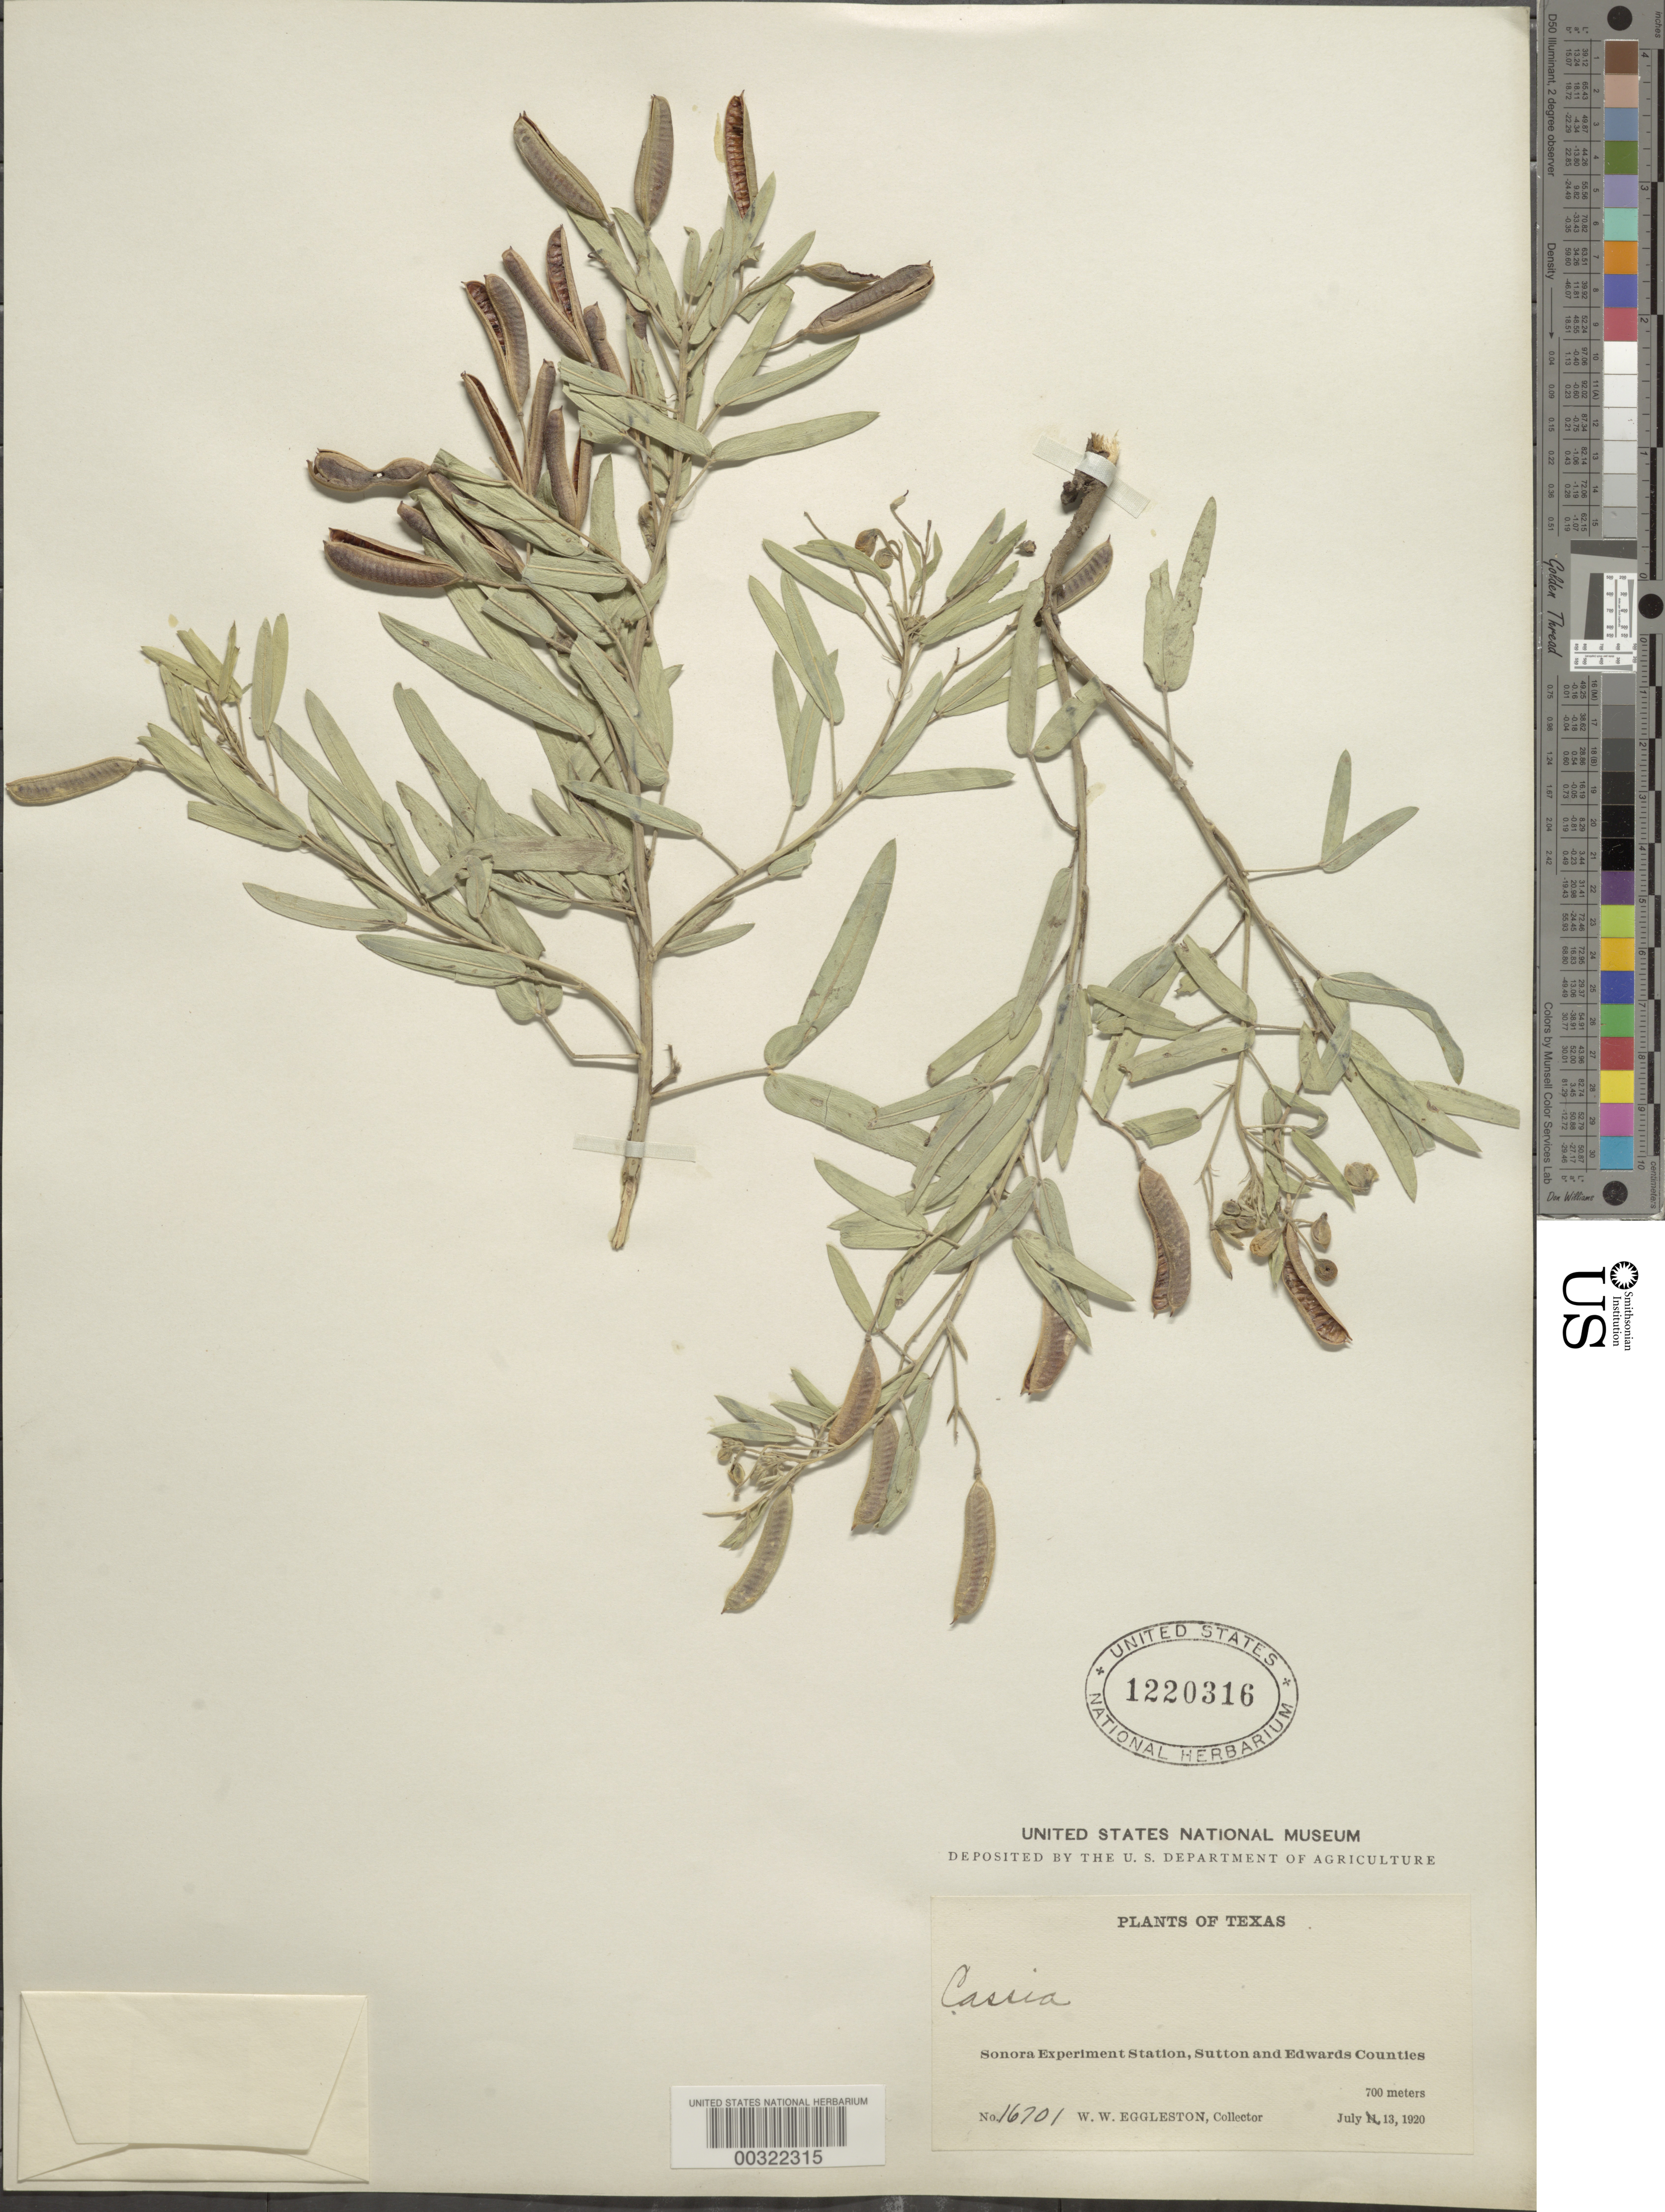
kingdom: Plantae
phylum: Tracheophyta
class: Magnoliopsida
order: Fabales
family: Fabaceae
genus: Senna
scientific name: Senna roemeriana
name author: (Scheele) H.S. Irwin & Barneby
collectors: W. W. Eggleston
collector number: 16701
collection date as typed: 13 Jul 1920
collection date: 1920-07-13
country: United States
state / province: Texas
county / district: Edwards / Sutton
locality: Sonora experiment station. [sonora is in sutton county.]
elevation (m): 700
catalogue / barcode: US 1220316